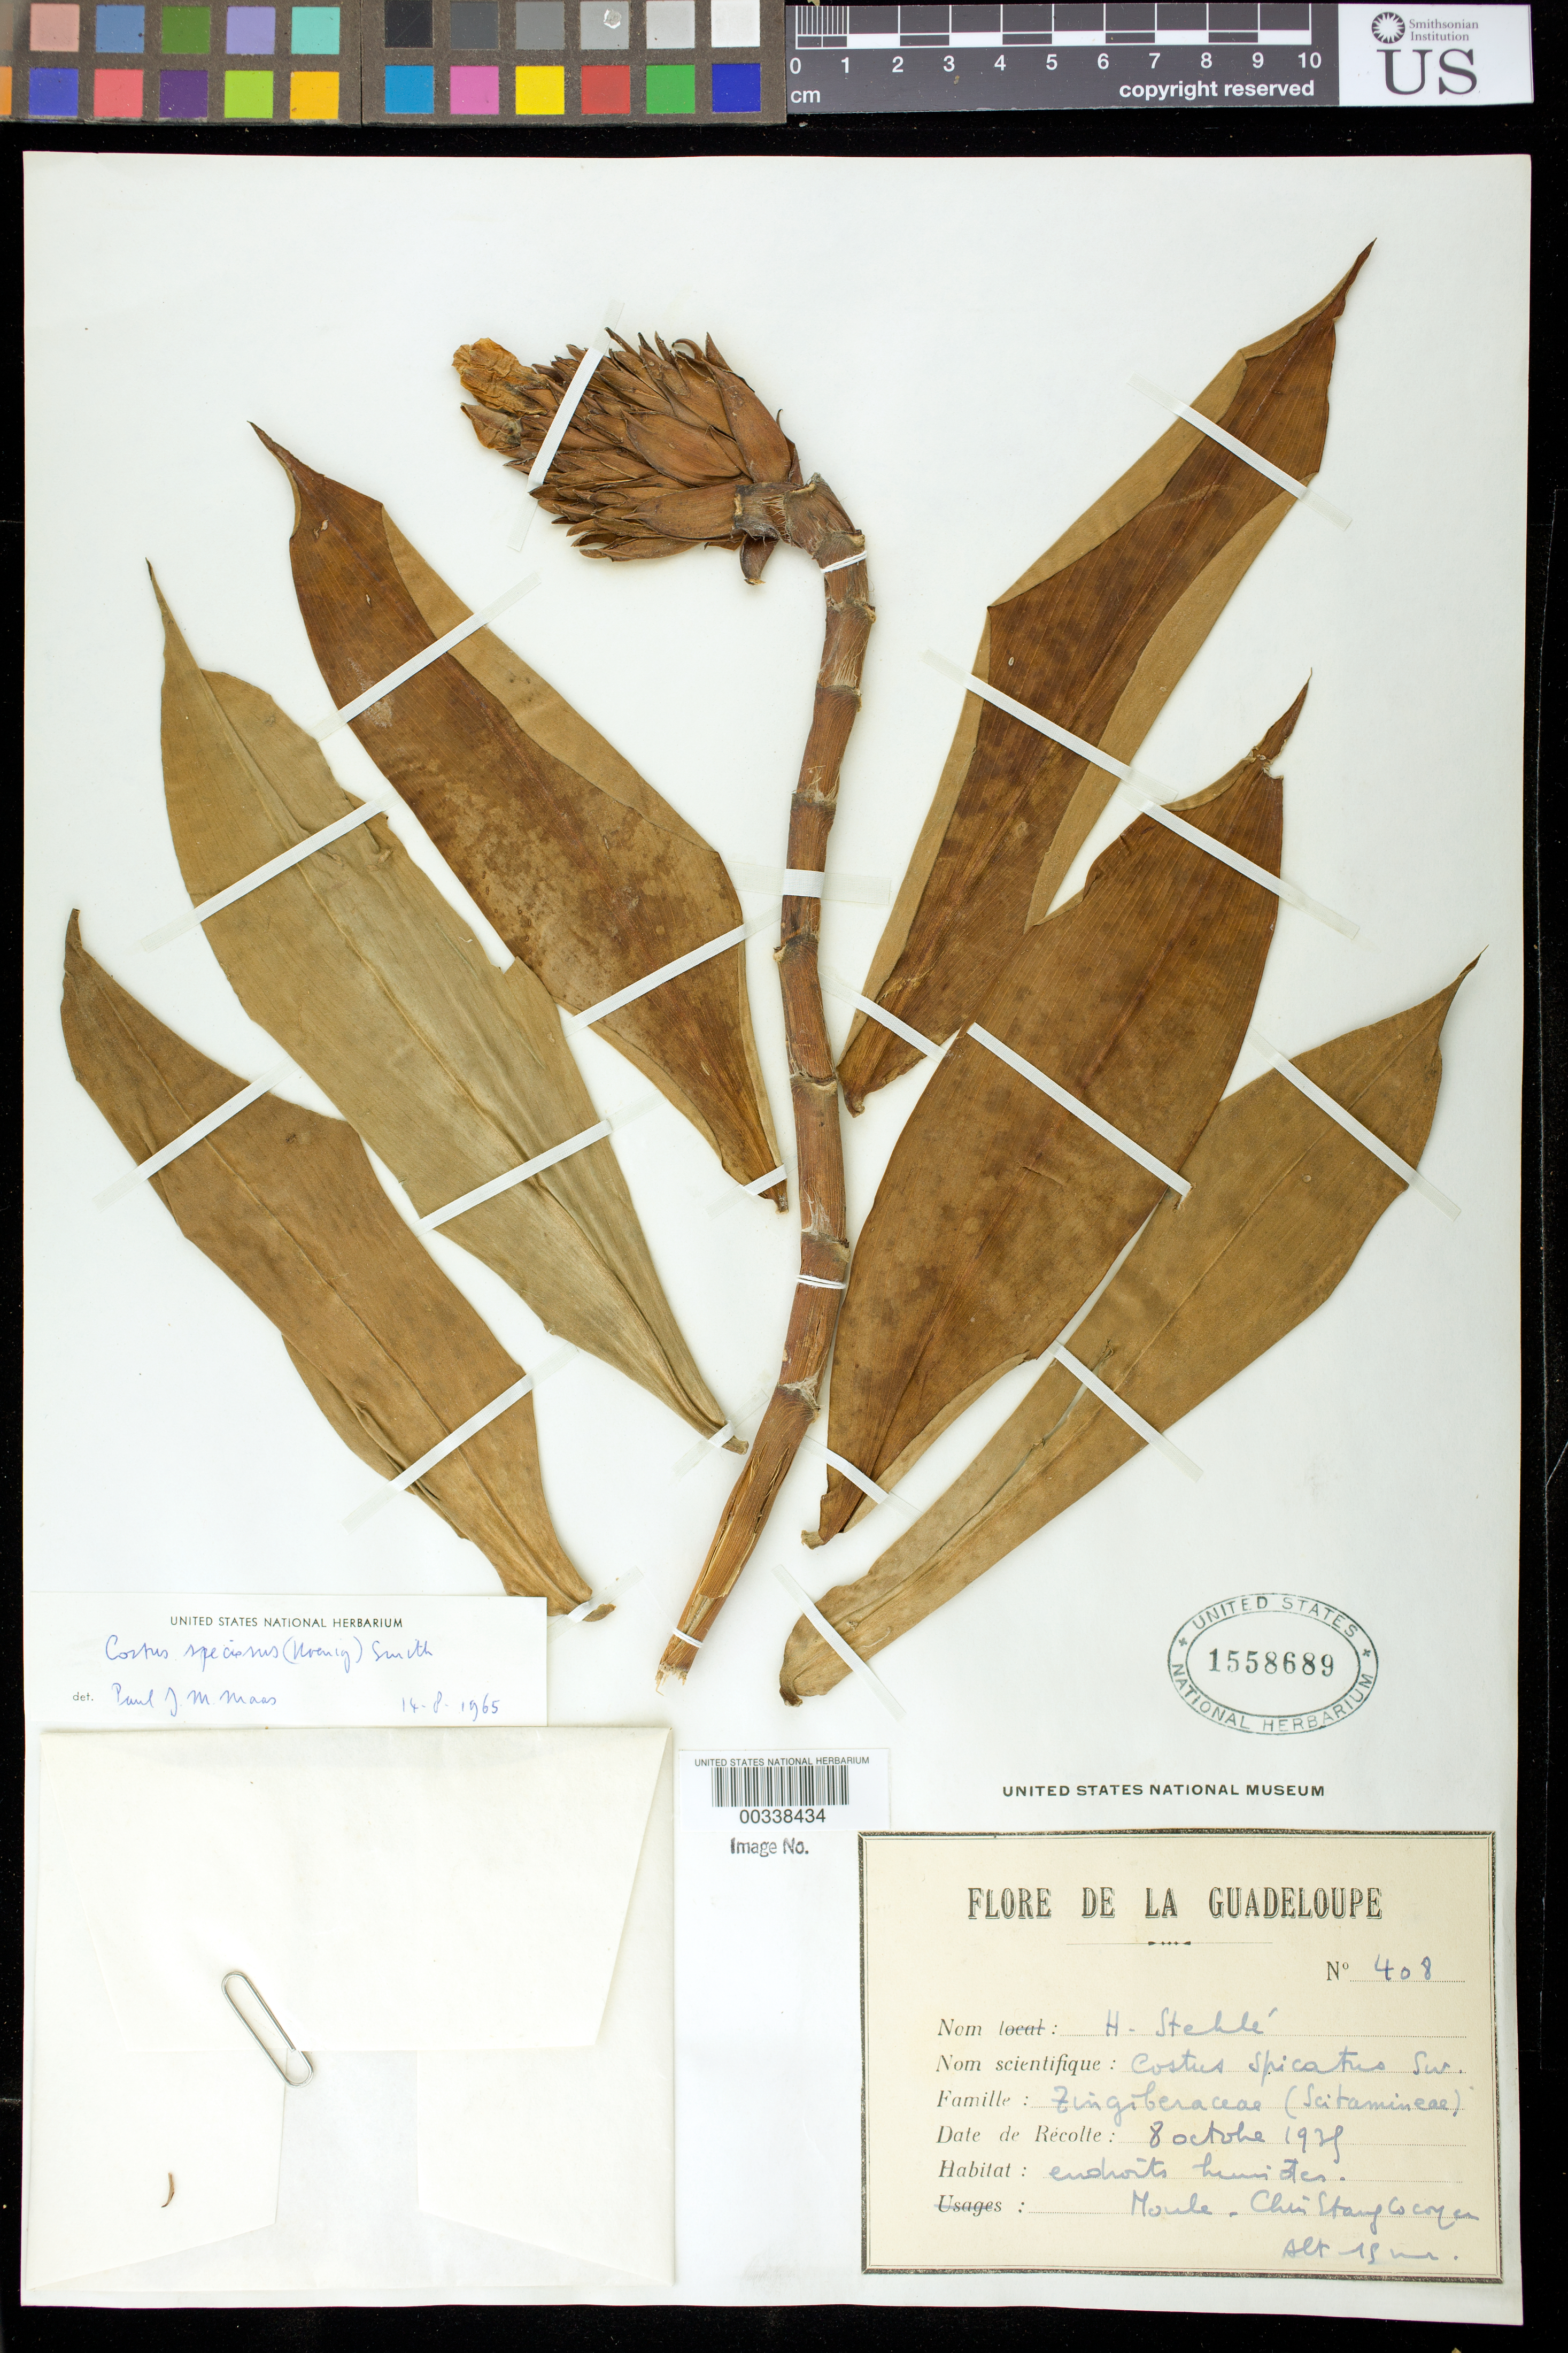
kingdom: Plantae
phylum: Tracheophyta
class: Liliopsida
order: Zingiberales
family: Costaceae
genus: Hellenia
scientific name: Hellenia speciosa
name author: (J. Koenig) S.R. Dutta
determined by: (US) Smithsonian Institution - National Museum of Natural History - Department of Botany (UNITED STATES)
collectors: H. Stehlé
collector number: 408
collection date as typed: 08 Oct 1939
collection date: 1939-10-08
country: Guadeloupe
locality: Moule - chin etang cocoyu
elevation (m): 18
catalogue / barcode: US 1558689